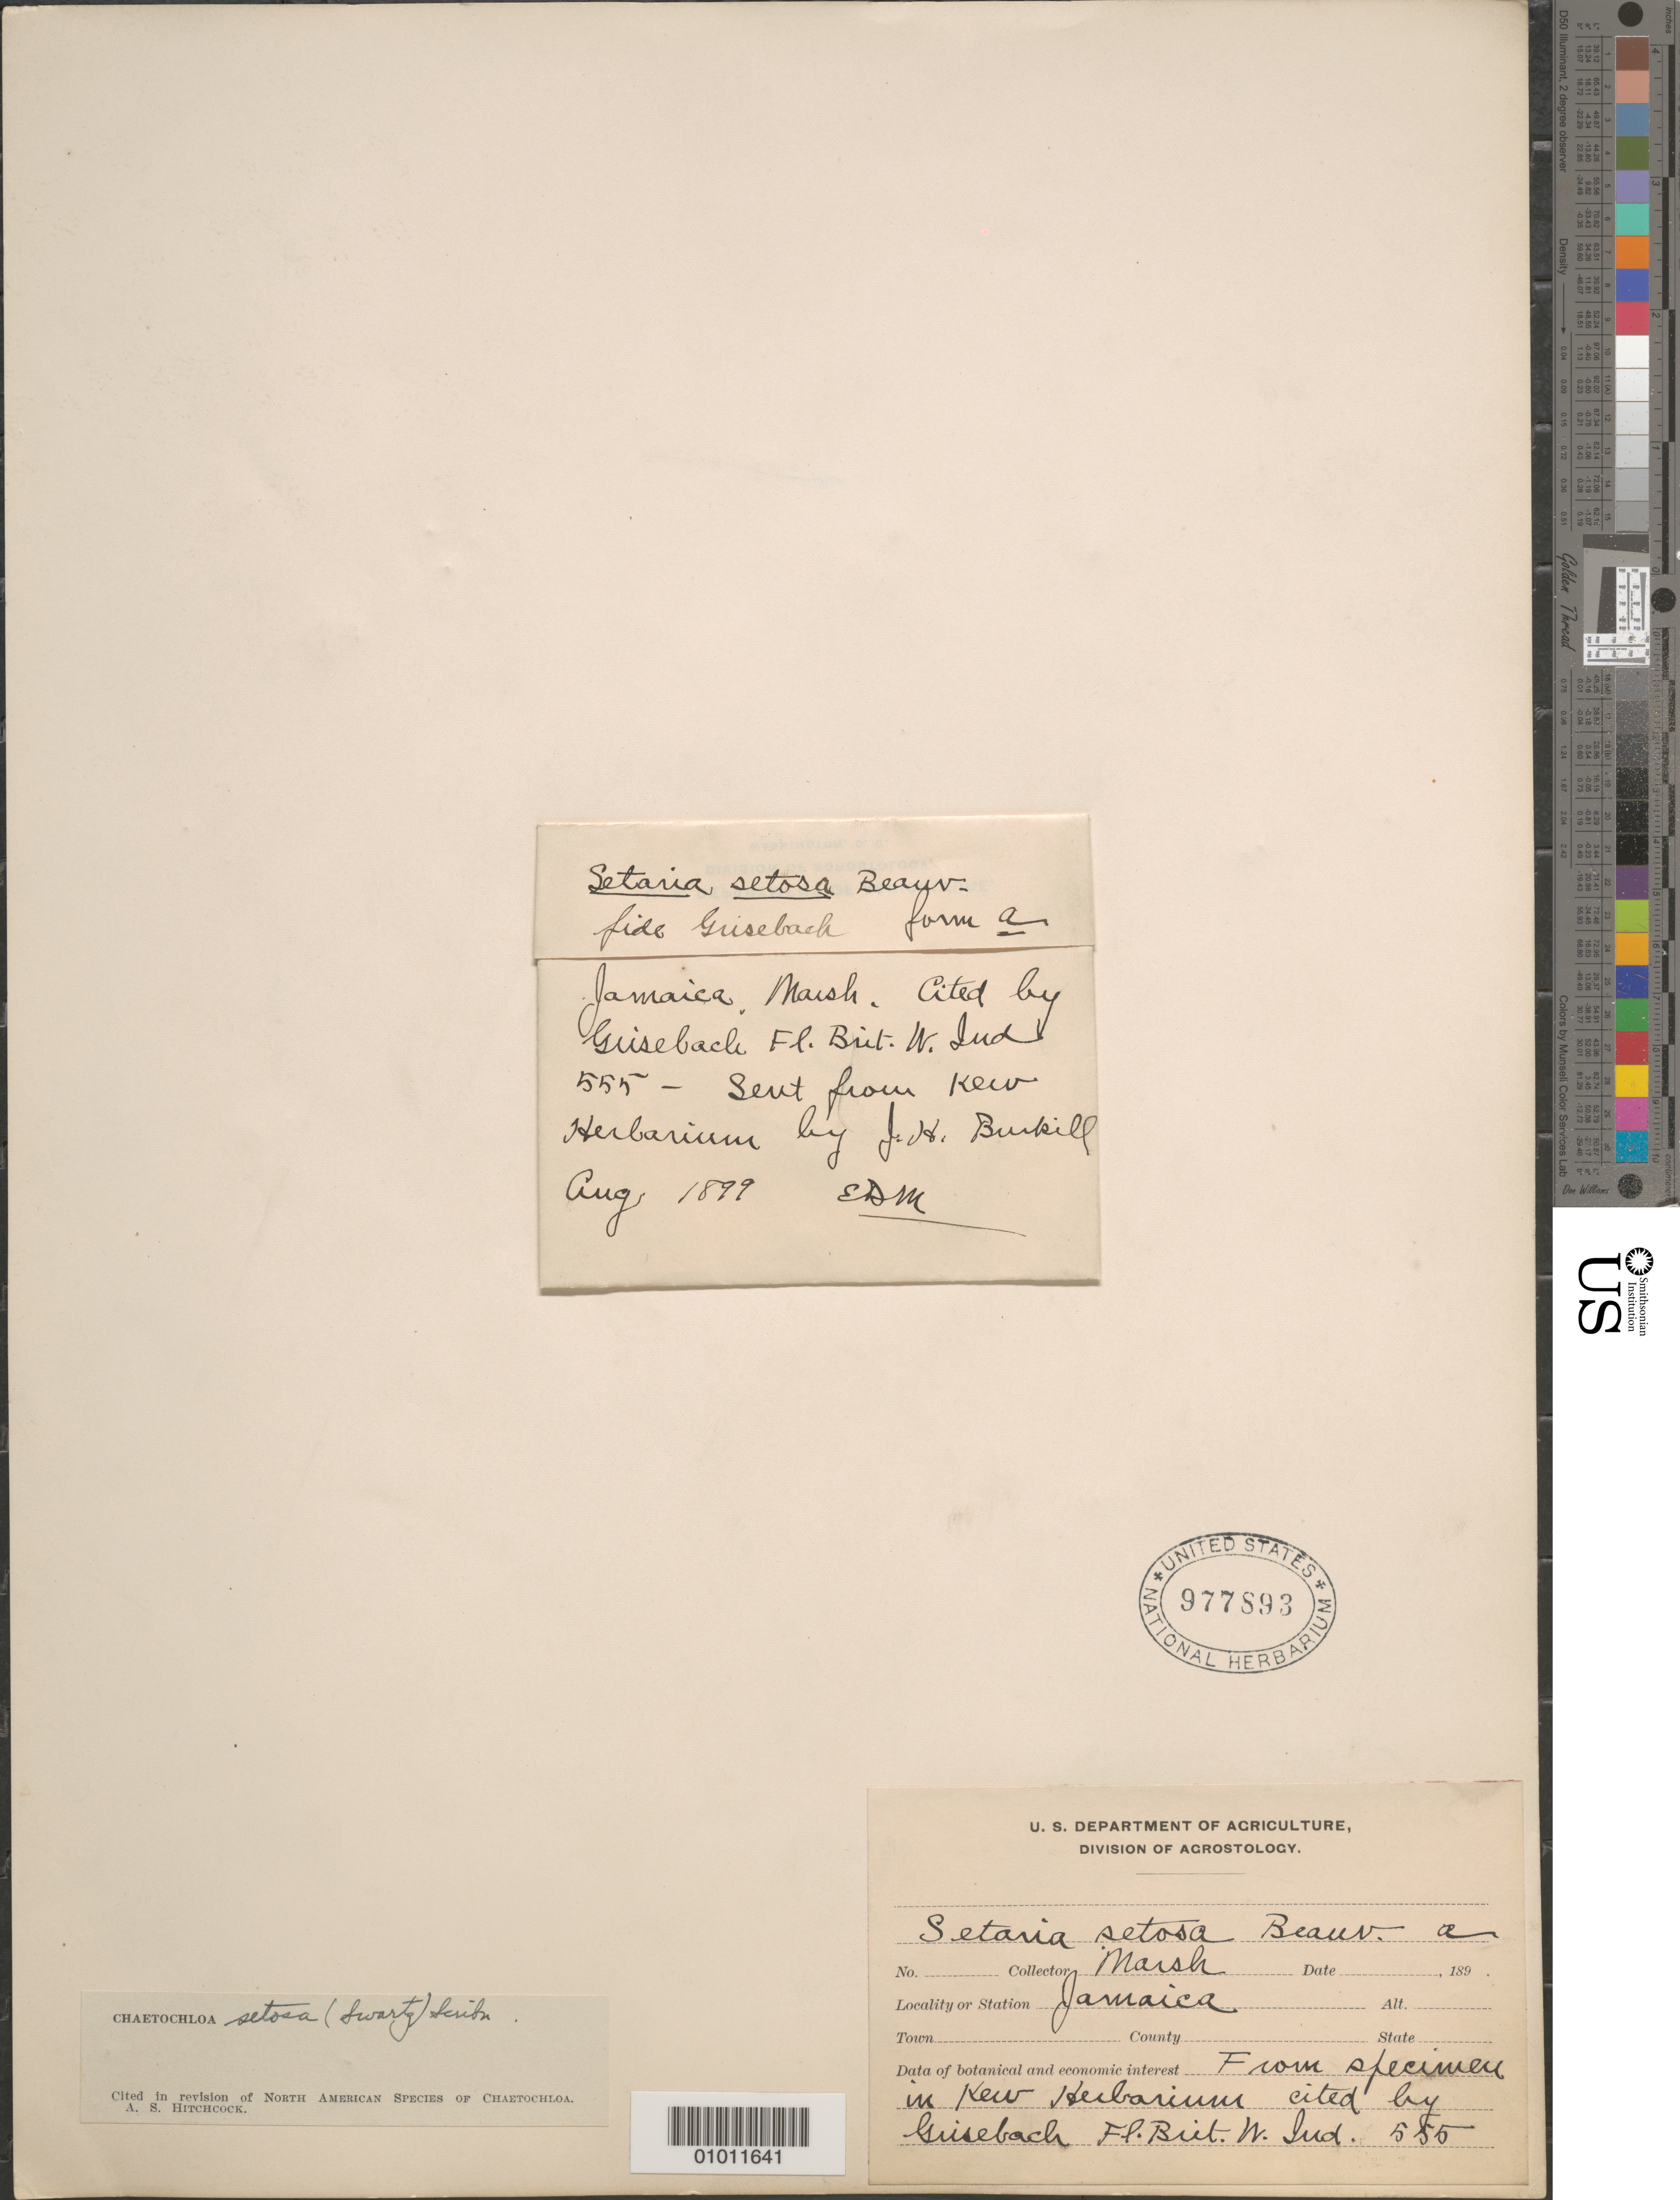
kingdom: Plantae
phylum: Tracheophyta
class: Liliopsida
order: Poales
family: Poaceae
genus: Setaria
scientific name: Setaria setosa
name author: (Sw.) P. Beauv.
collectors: C. D. Marsh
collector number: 555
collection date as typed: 1890 to -- --- 1899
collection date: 1890/1899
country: Jamaica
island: Jamaica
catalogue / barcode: US 977893